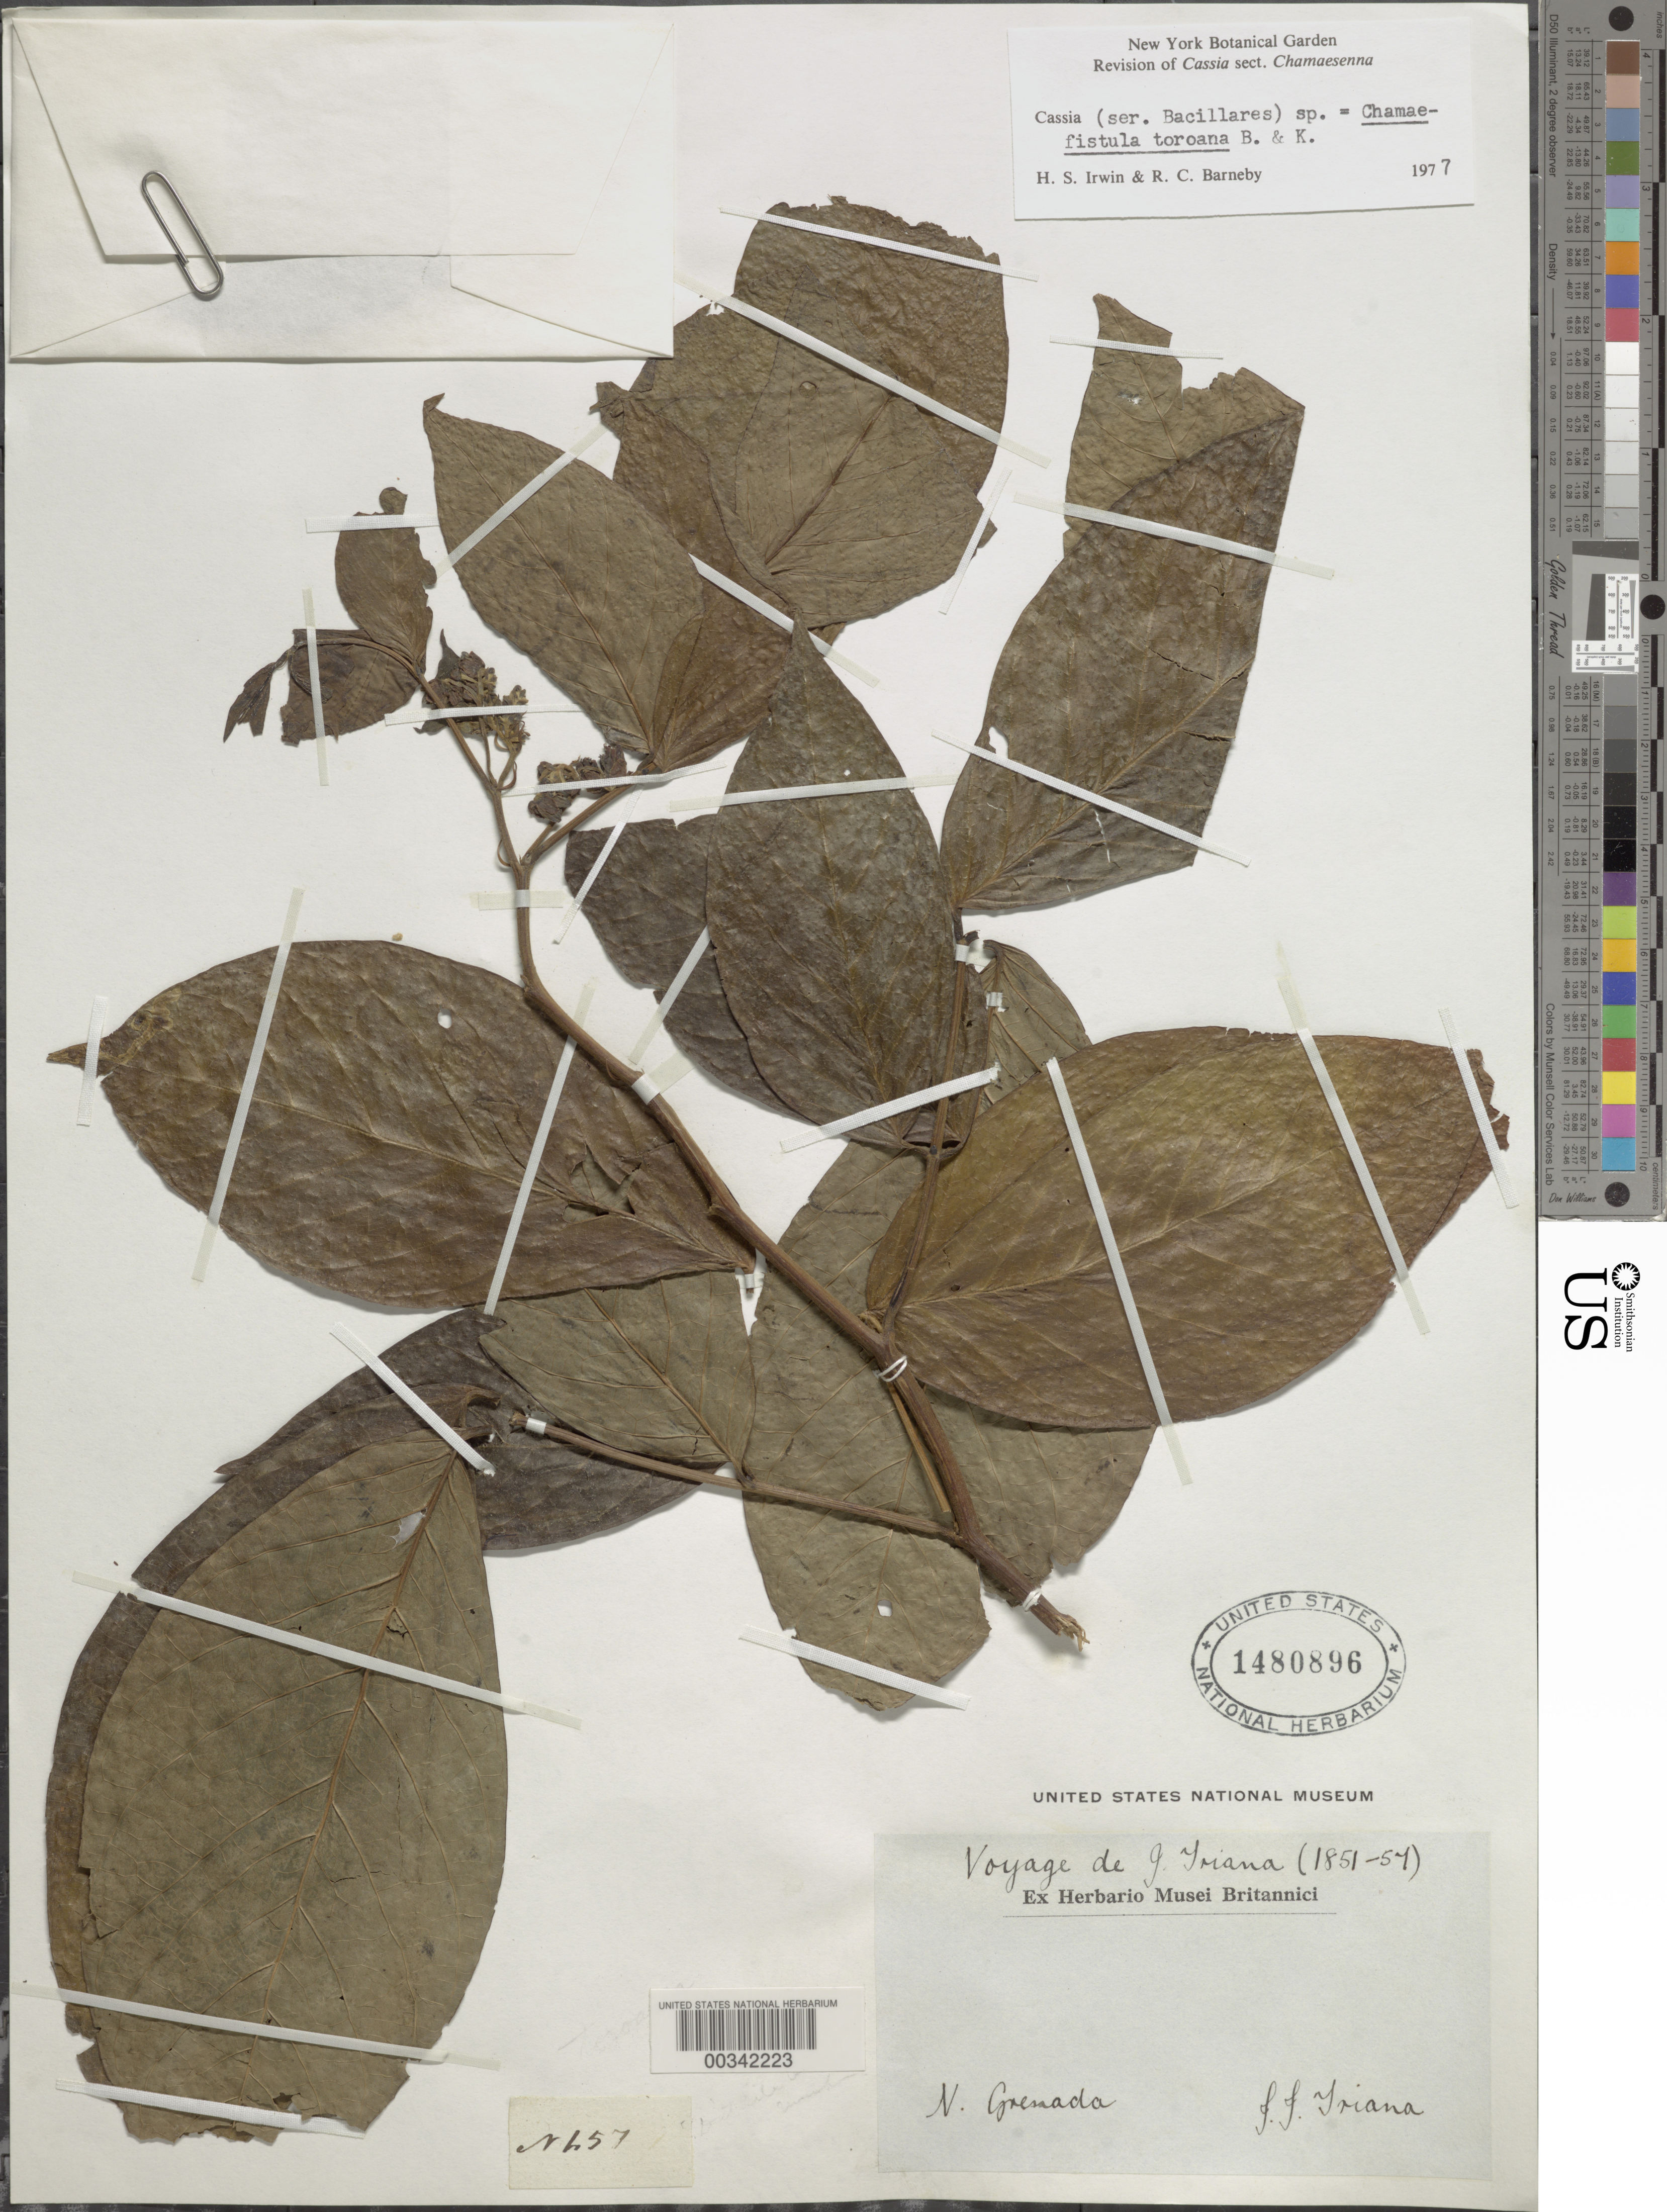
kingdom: Plantae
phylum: Tracheophyta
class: Magnoliopsida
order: Fabales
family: Fabaceae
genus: Senna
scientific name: Senna oxyphylla var. oxyphylla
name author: (Kunth) H.S. Irwin & Barneby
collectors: J. J. Triana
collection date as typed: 1851 to -- -- 1857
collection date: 1851/1857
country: Colombia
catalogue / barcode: US 1480896